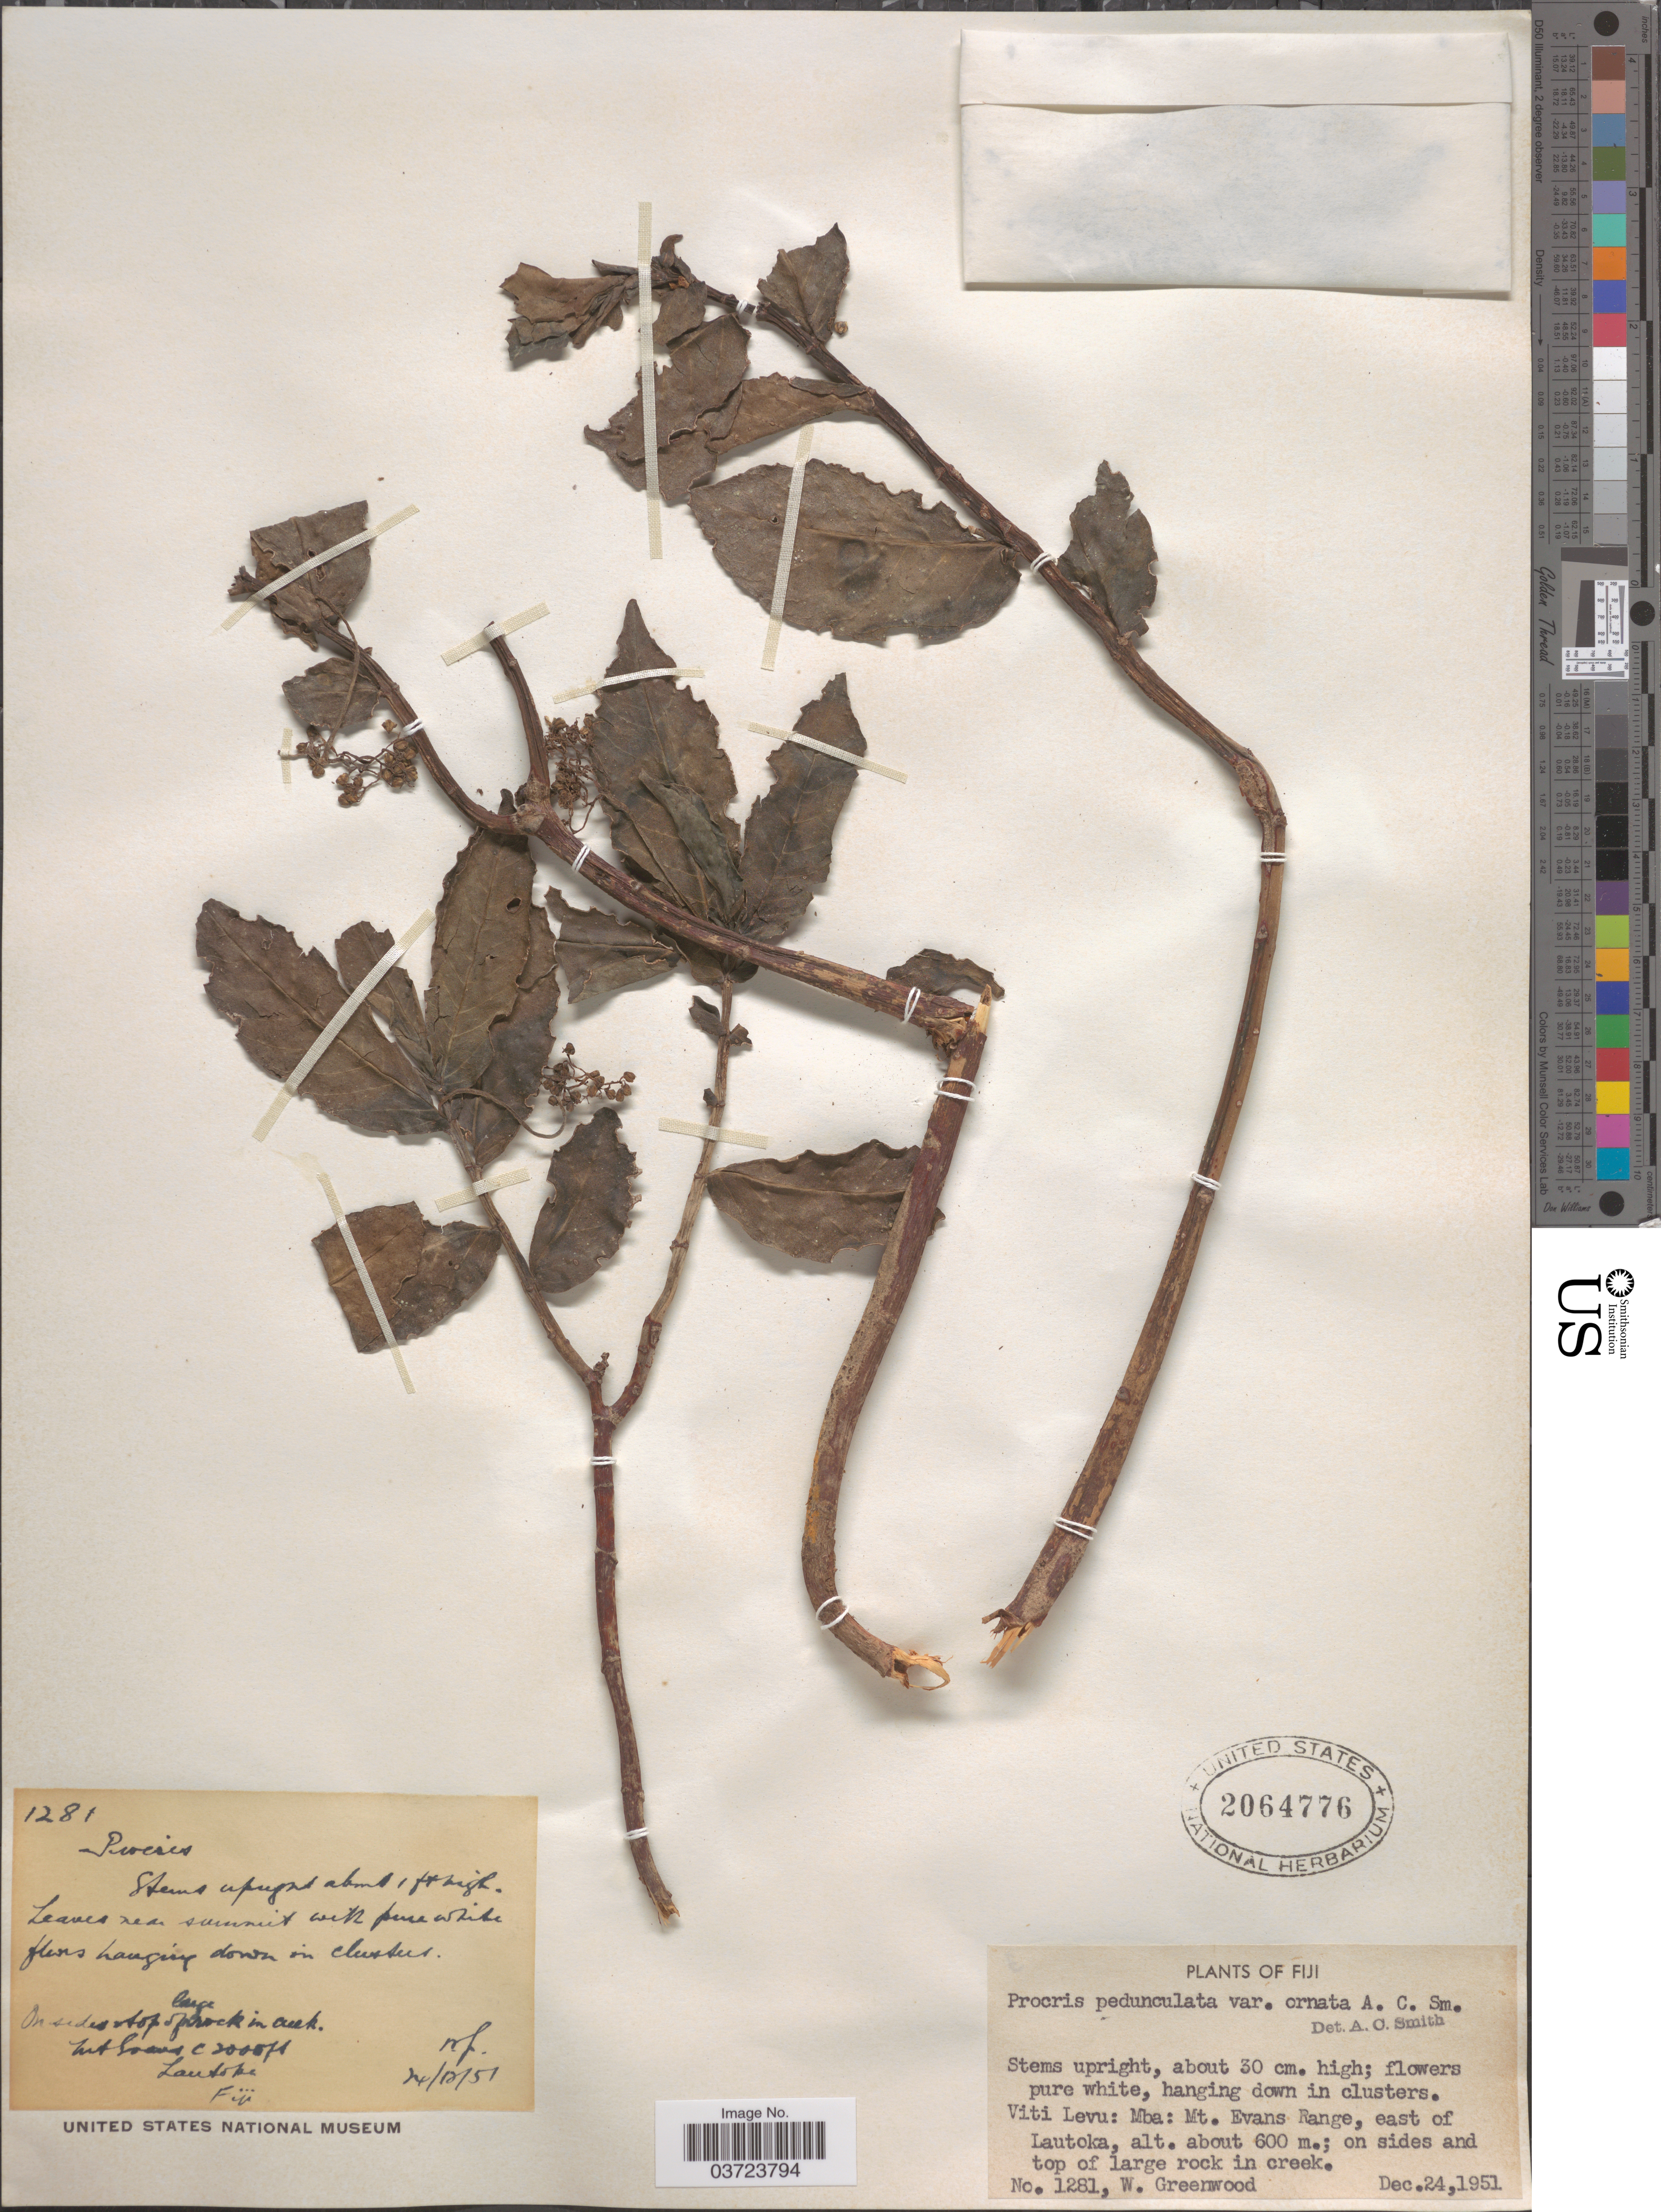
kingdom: Plantae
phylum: Tracheophyta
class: Magnoliopsida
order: Rosales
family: Urticaceae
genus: Procris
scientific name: Procris pedunculata var. ornata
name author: A.C. Sm.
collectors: W. Greenwood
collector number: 1281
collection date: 1951-12-24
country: Fiji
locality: Viti Levu: Mba: Mt. Evans Range, east of Lautoka.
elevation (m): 600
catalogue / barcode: US 2064776